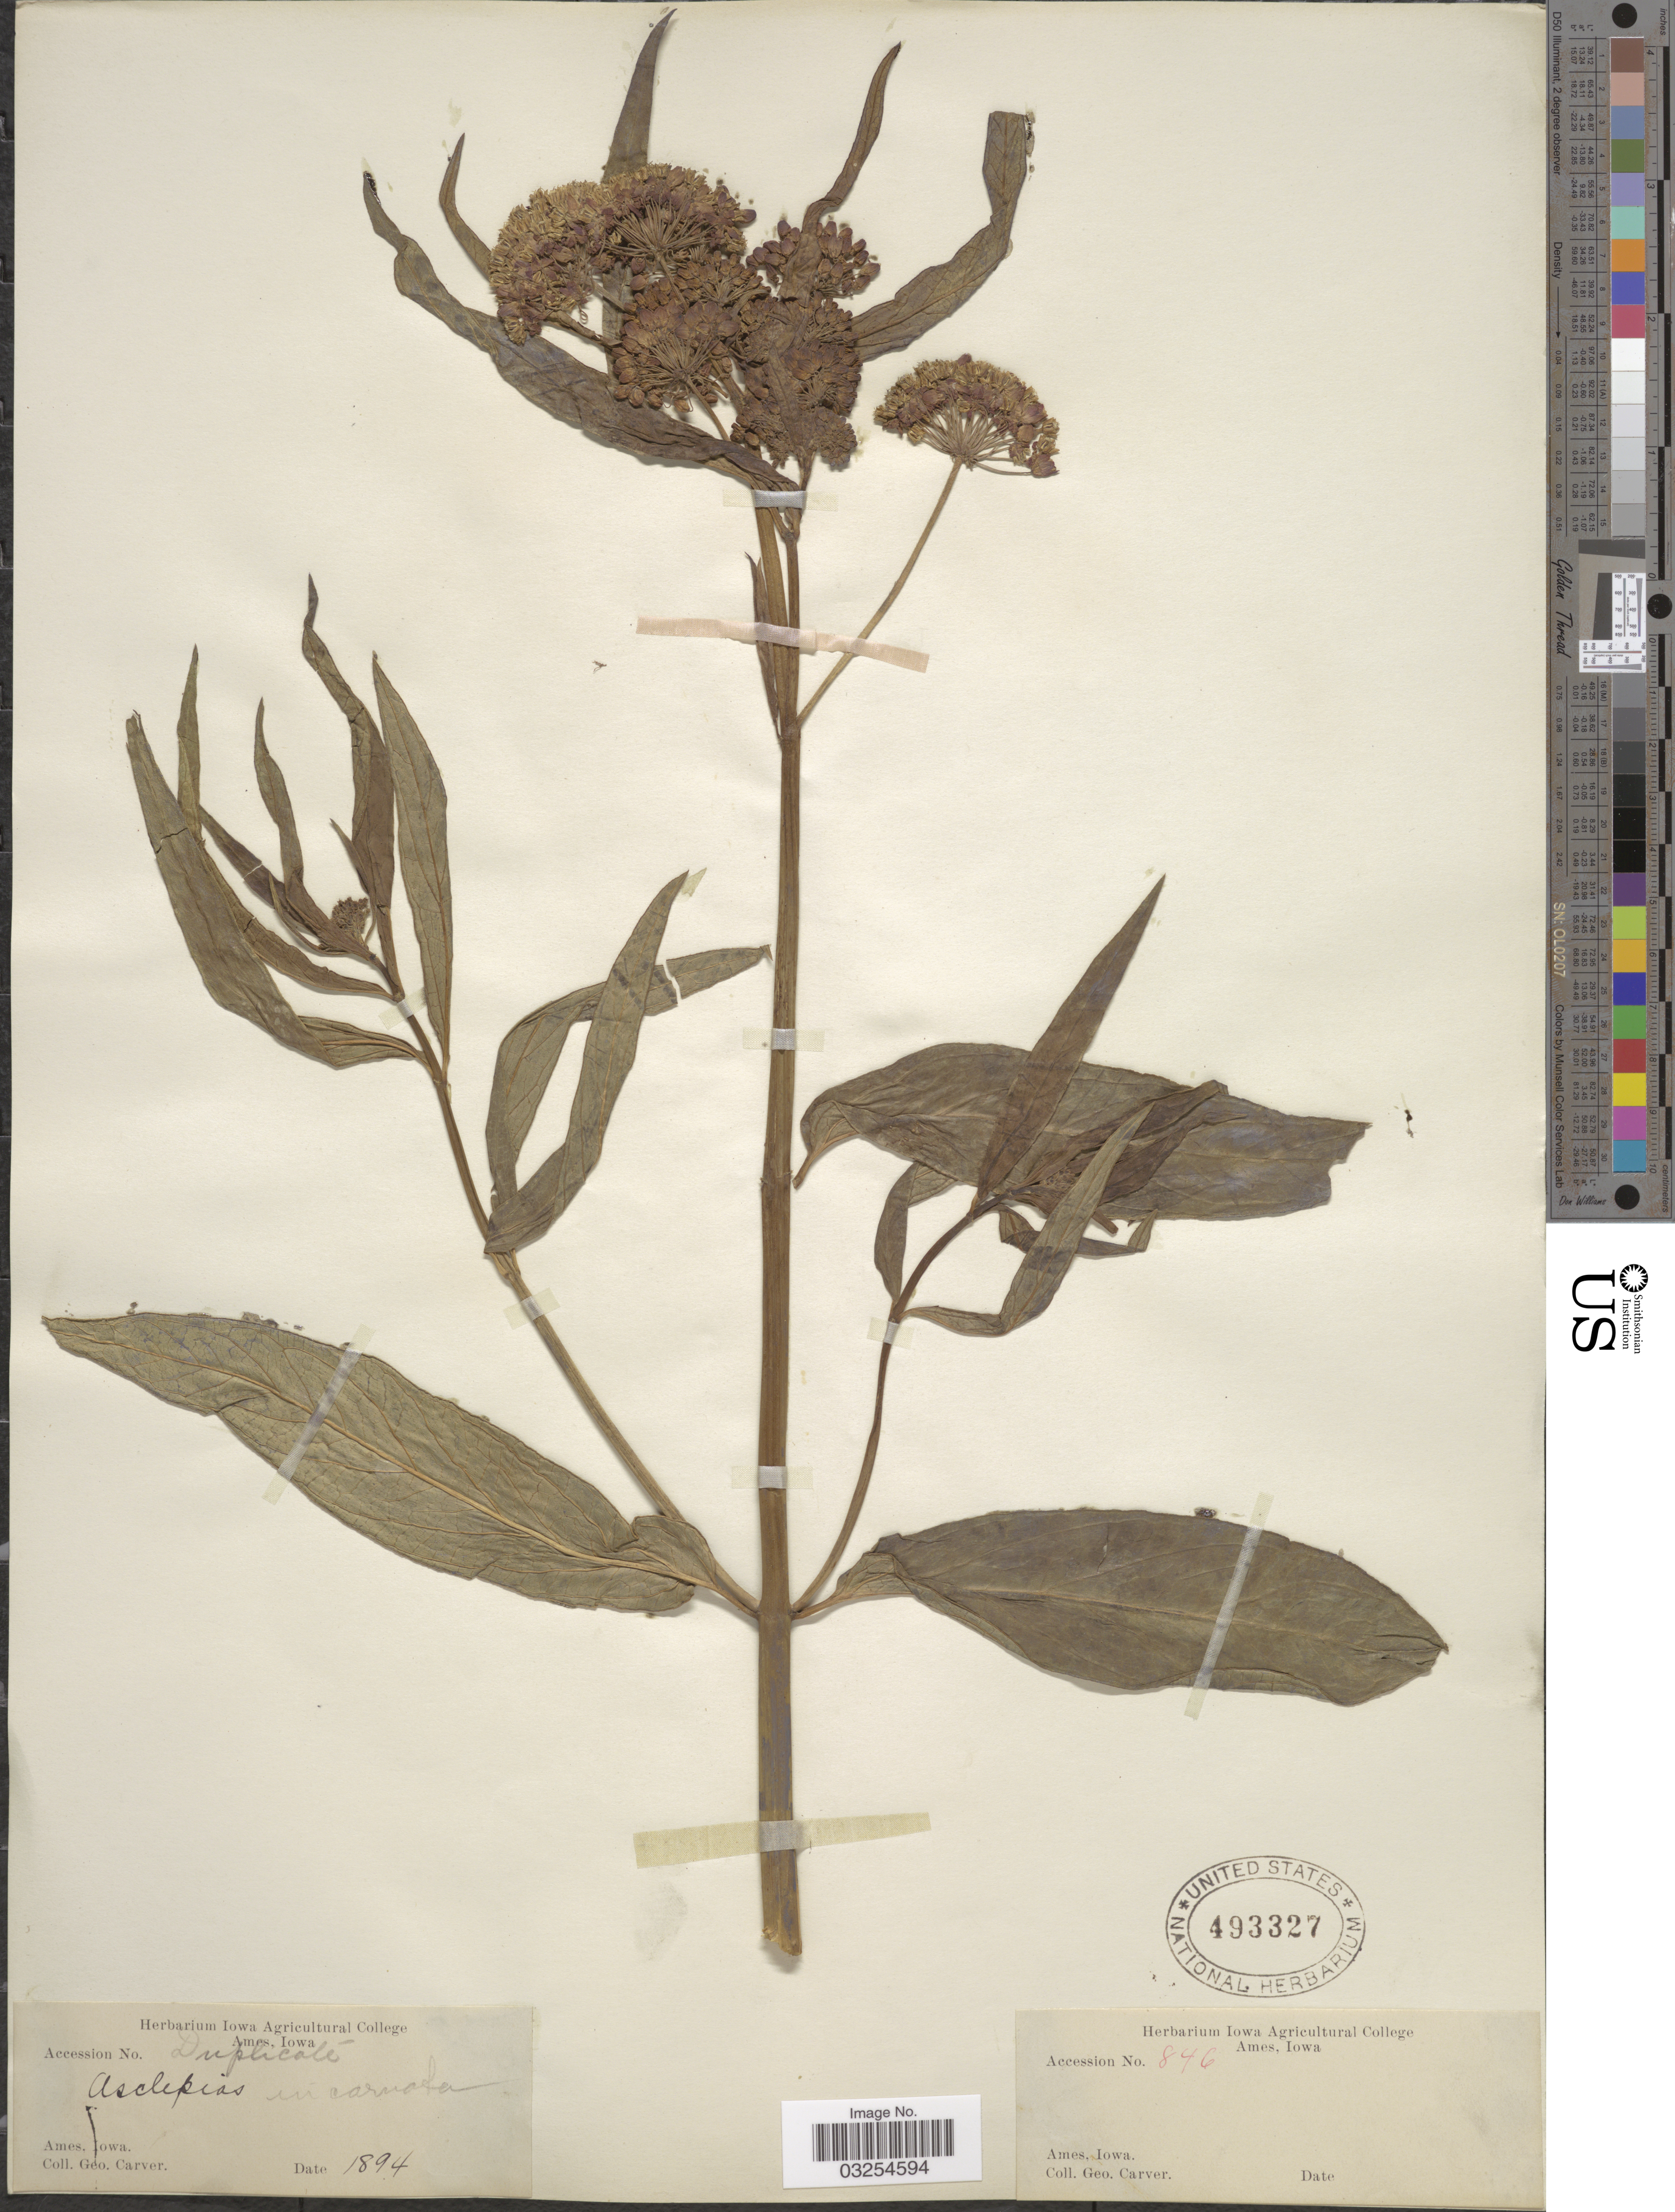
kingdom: Plantae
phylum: Tracheophyta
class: Magnoliopsida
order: Gentianales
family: Apocynaceae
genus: Asclepias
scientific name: Asclepias incarnata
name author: L.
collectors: G. Carver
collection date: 1894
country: United States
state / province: Iowa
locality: Ames.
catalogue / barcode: US 493327